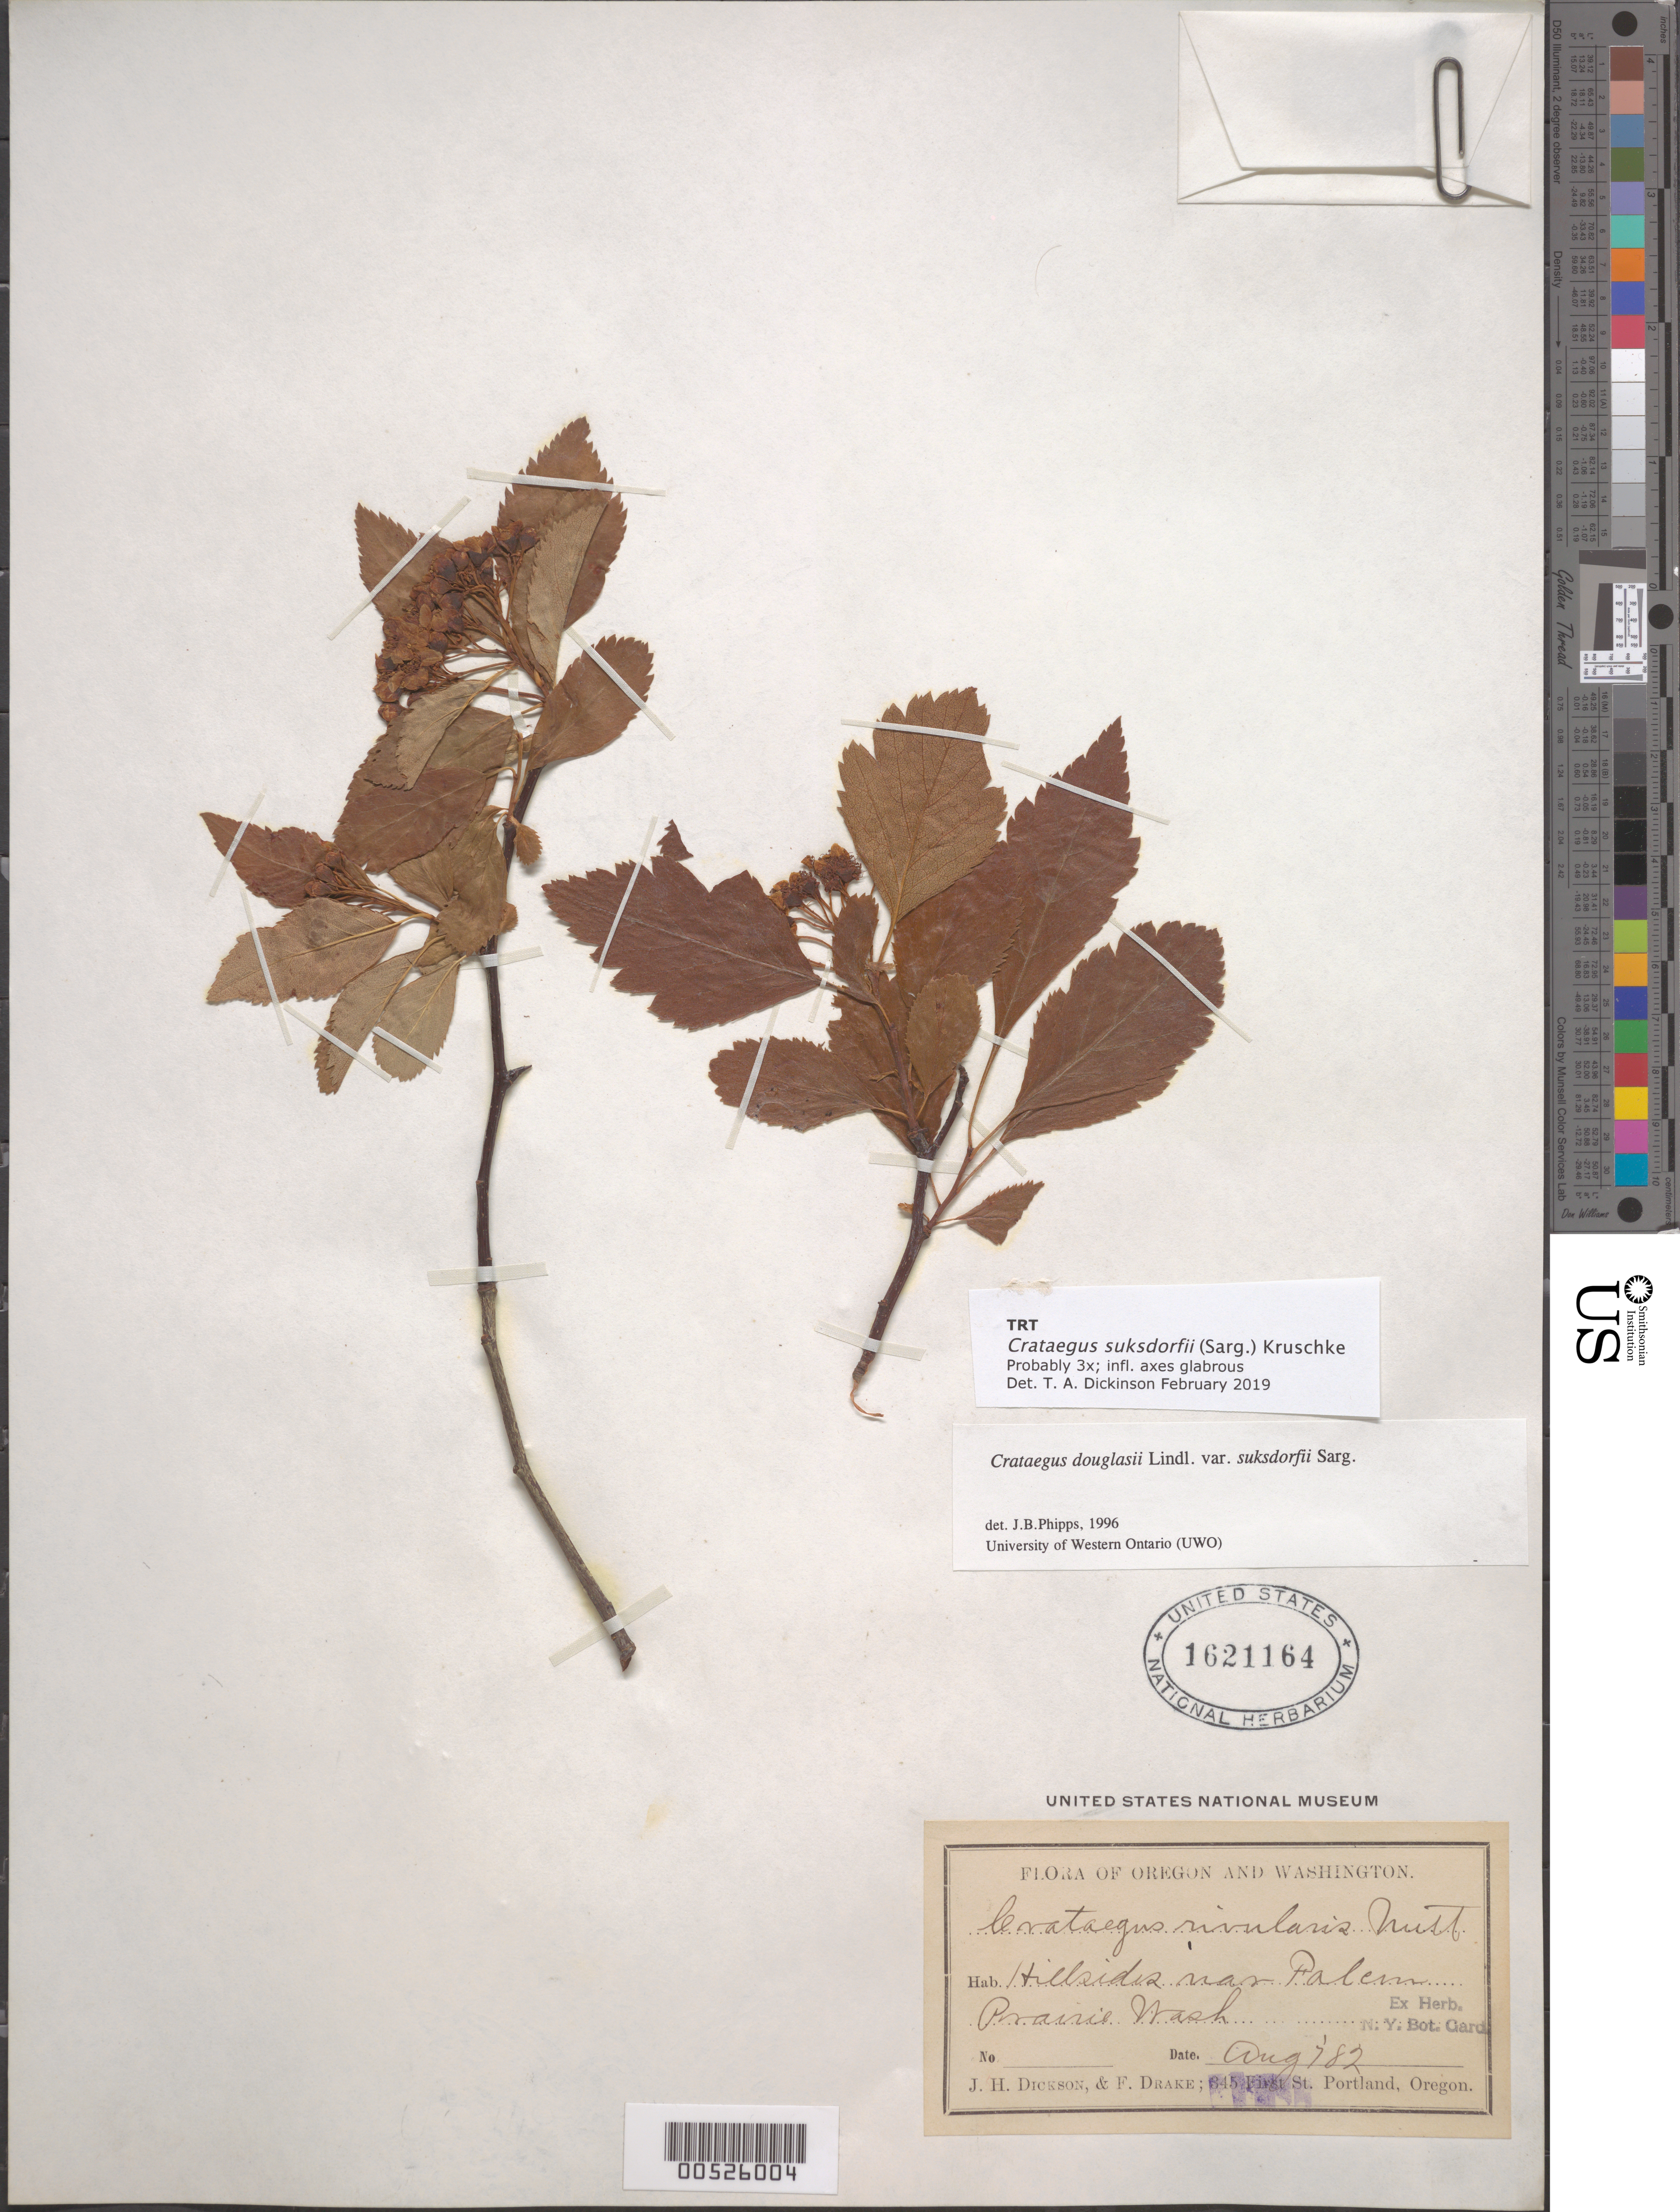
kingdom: Plantae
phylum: Tracheophyta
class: Magnoliopsida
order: Rosales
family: Rosaceae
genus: Crataegus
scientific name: Crataegus suksdorfii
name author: (Sarg.) Kruschke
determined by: Dickinson, Timothy A., Assistant Curator (TRT), University of Toronto (CANADA)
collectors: J. Dickson & F. Drake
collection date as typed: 07 Aug 1882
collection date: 1882-08-07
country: United States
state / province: Washington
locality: Talem [interpreted] Prairie.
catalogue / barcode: US 1621164